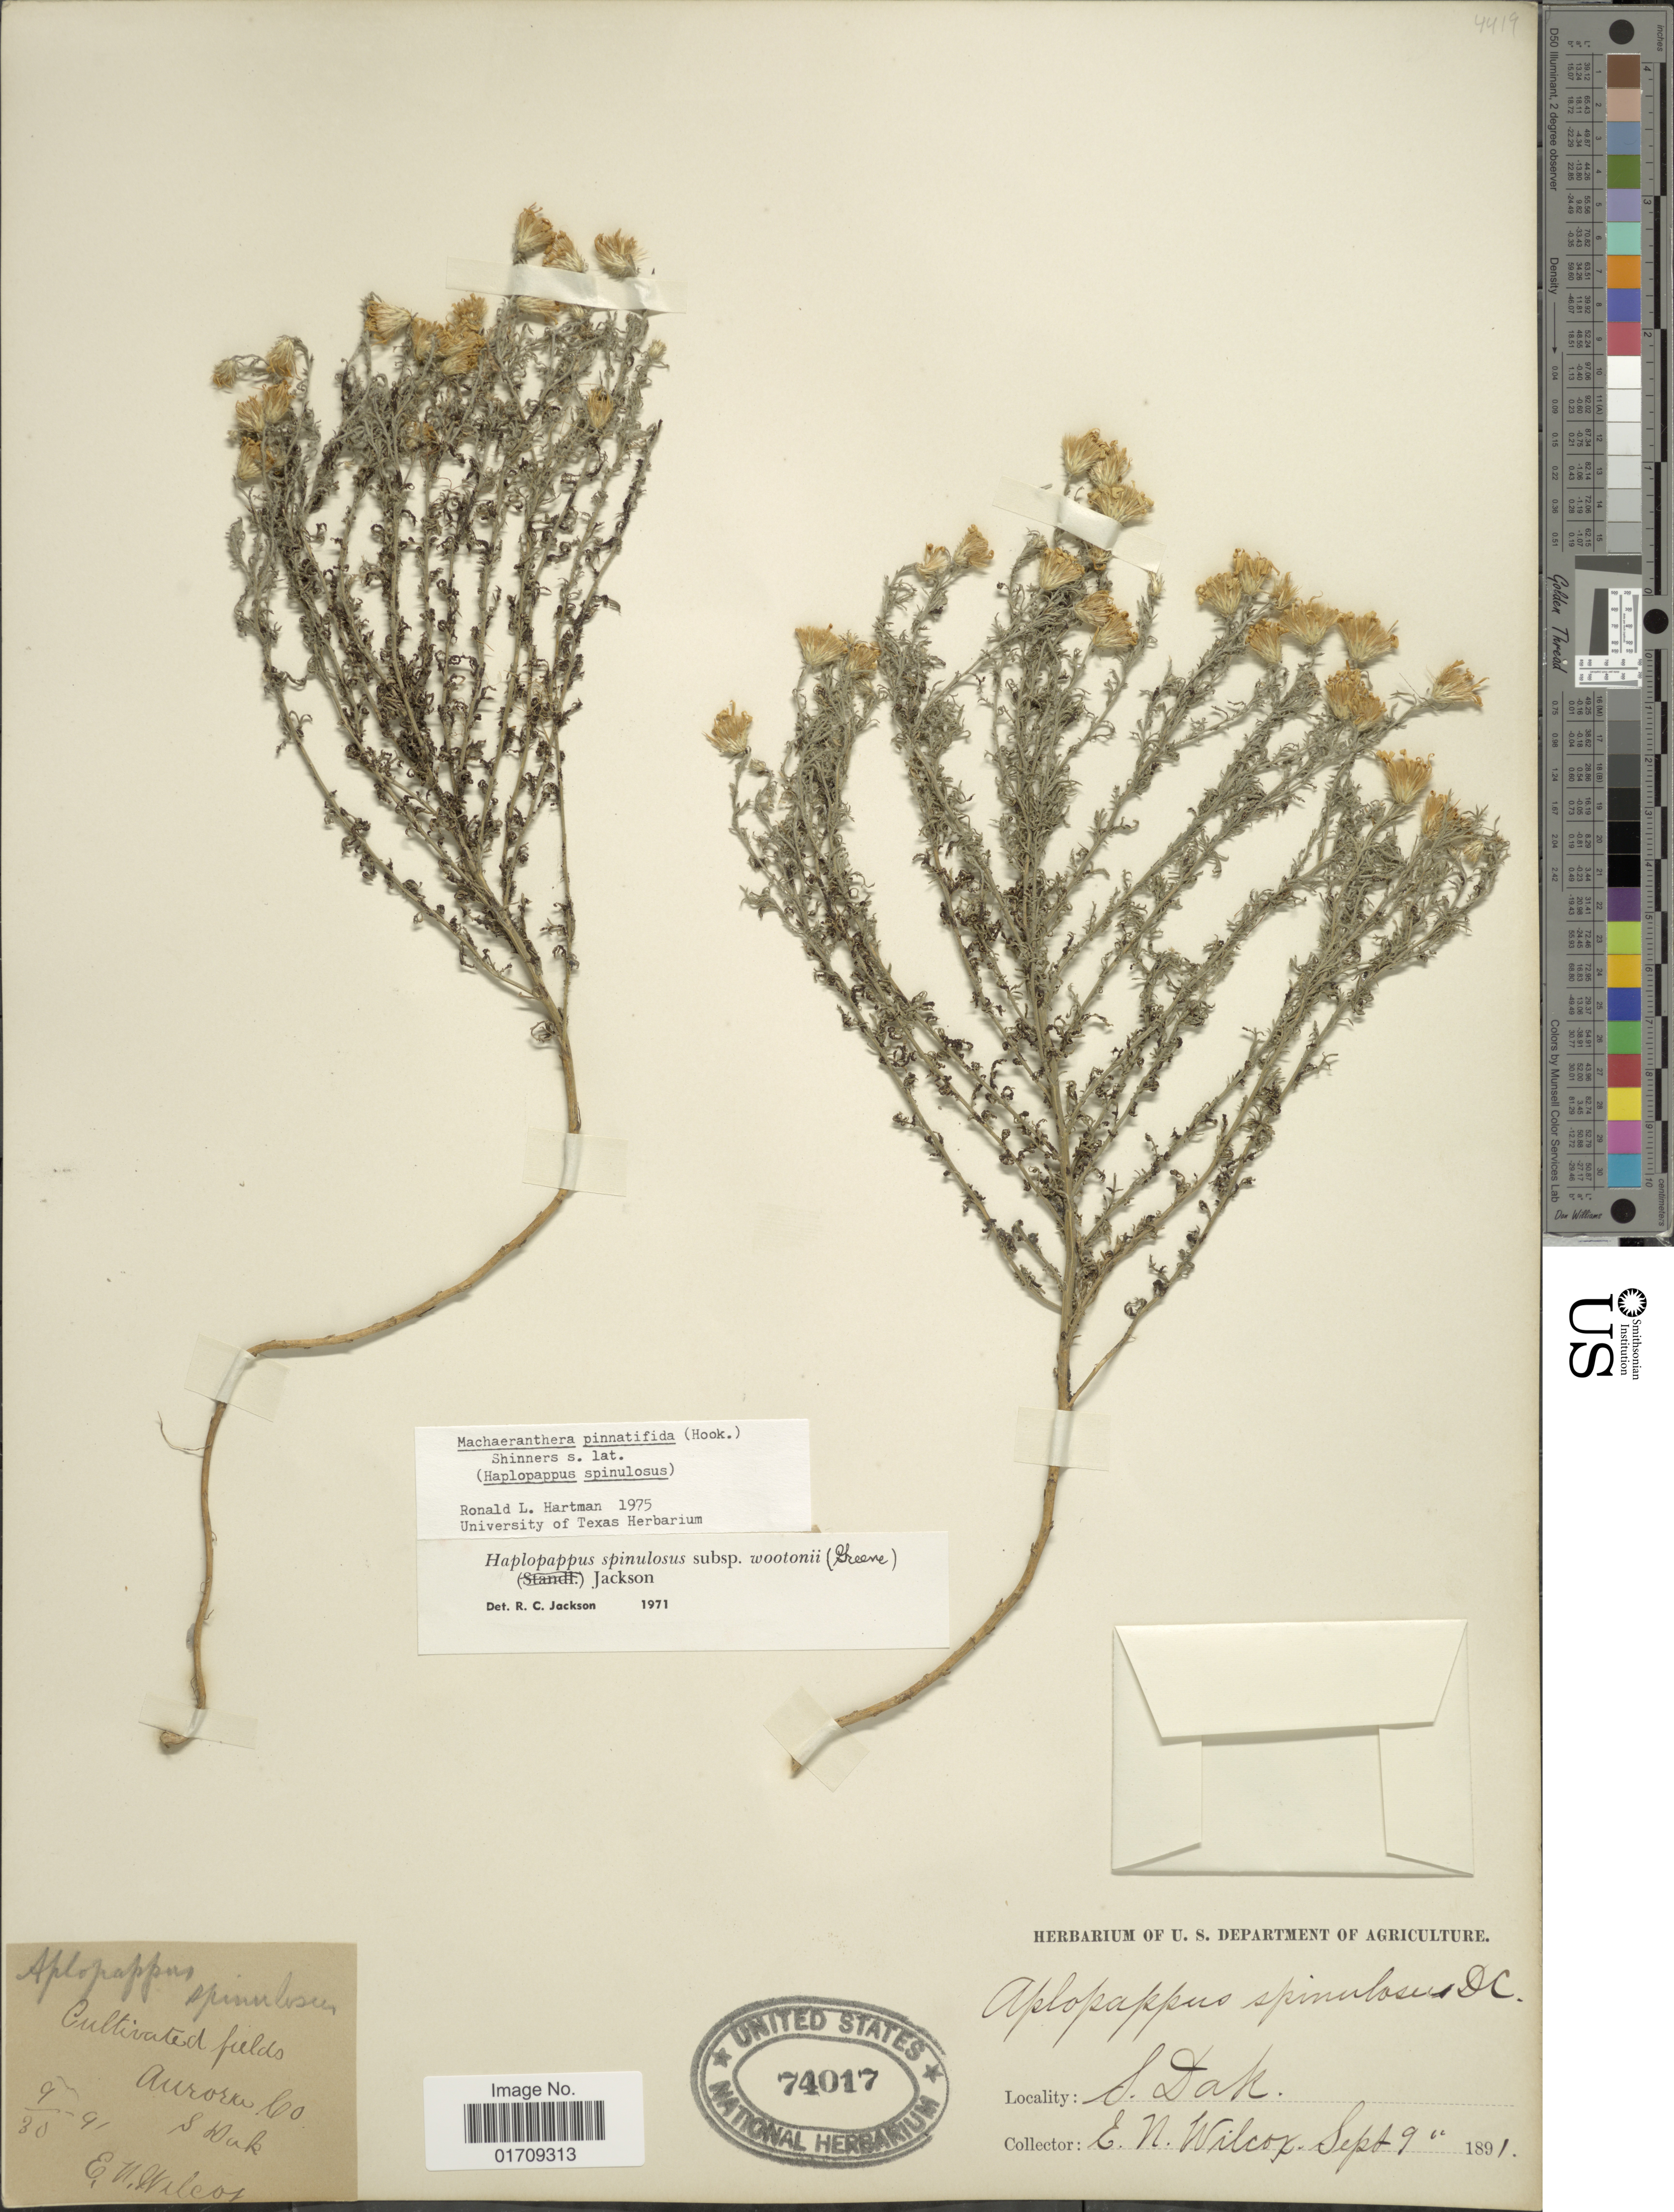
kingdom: Plantae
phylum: Tracheophyta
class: Magnoliopsida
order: Asterales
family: Asteraceae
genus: Machaeranthera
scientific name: Machaeranthera pinnatifida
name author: (Hook.) Shinners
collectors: E. Wilcox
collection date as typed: t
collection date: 1891-09-09/1891-09-30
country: United States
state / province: South Dakota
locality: Aurora Co., S. Dak.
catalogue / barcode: US 74017